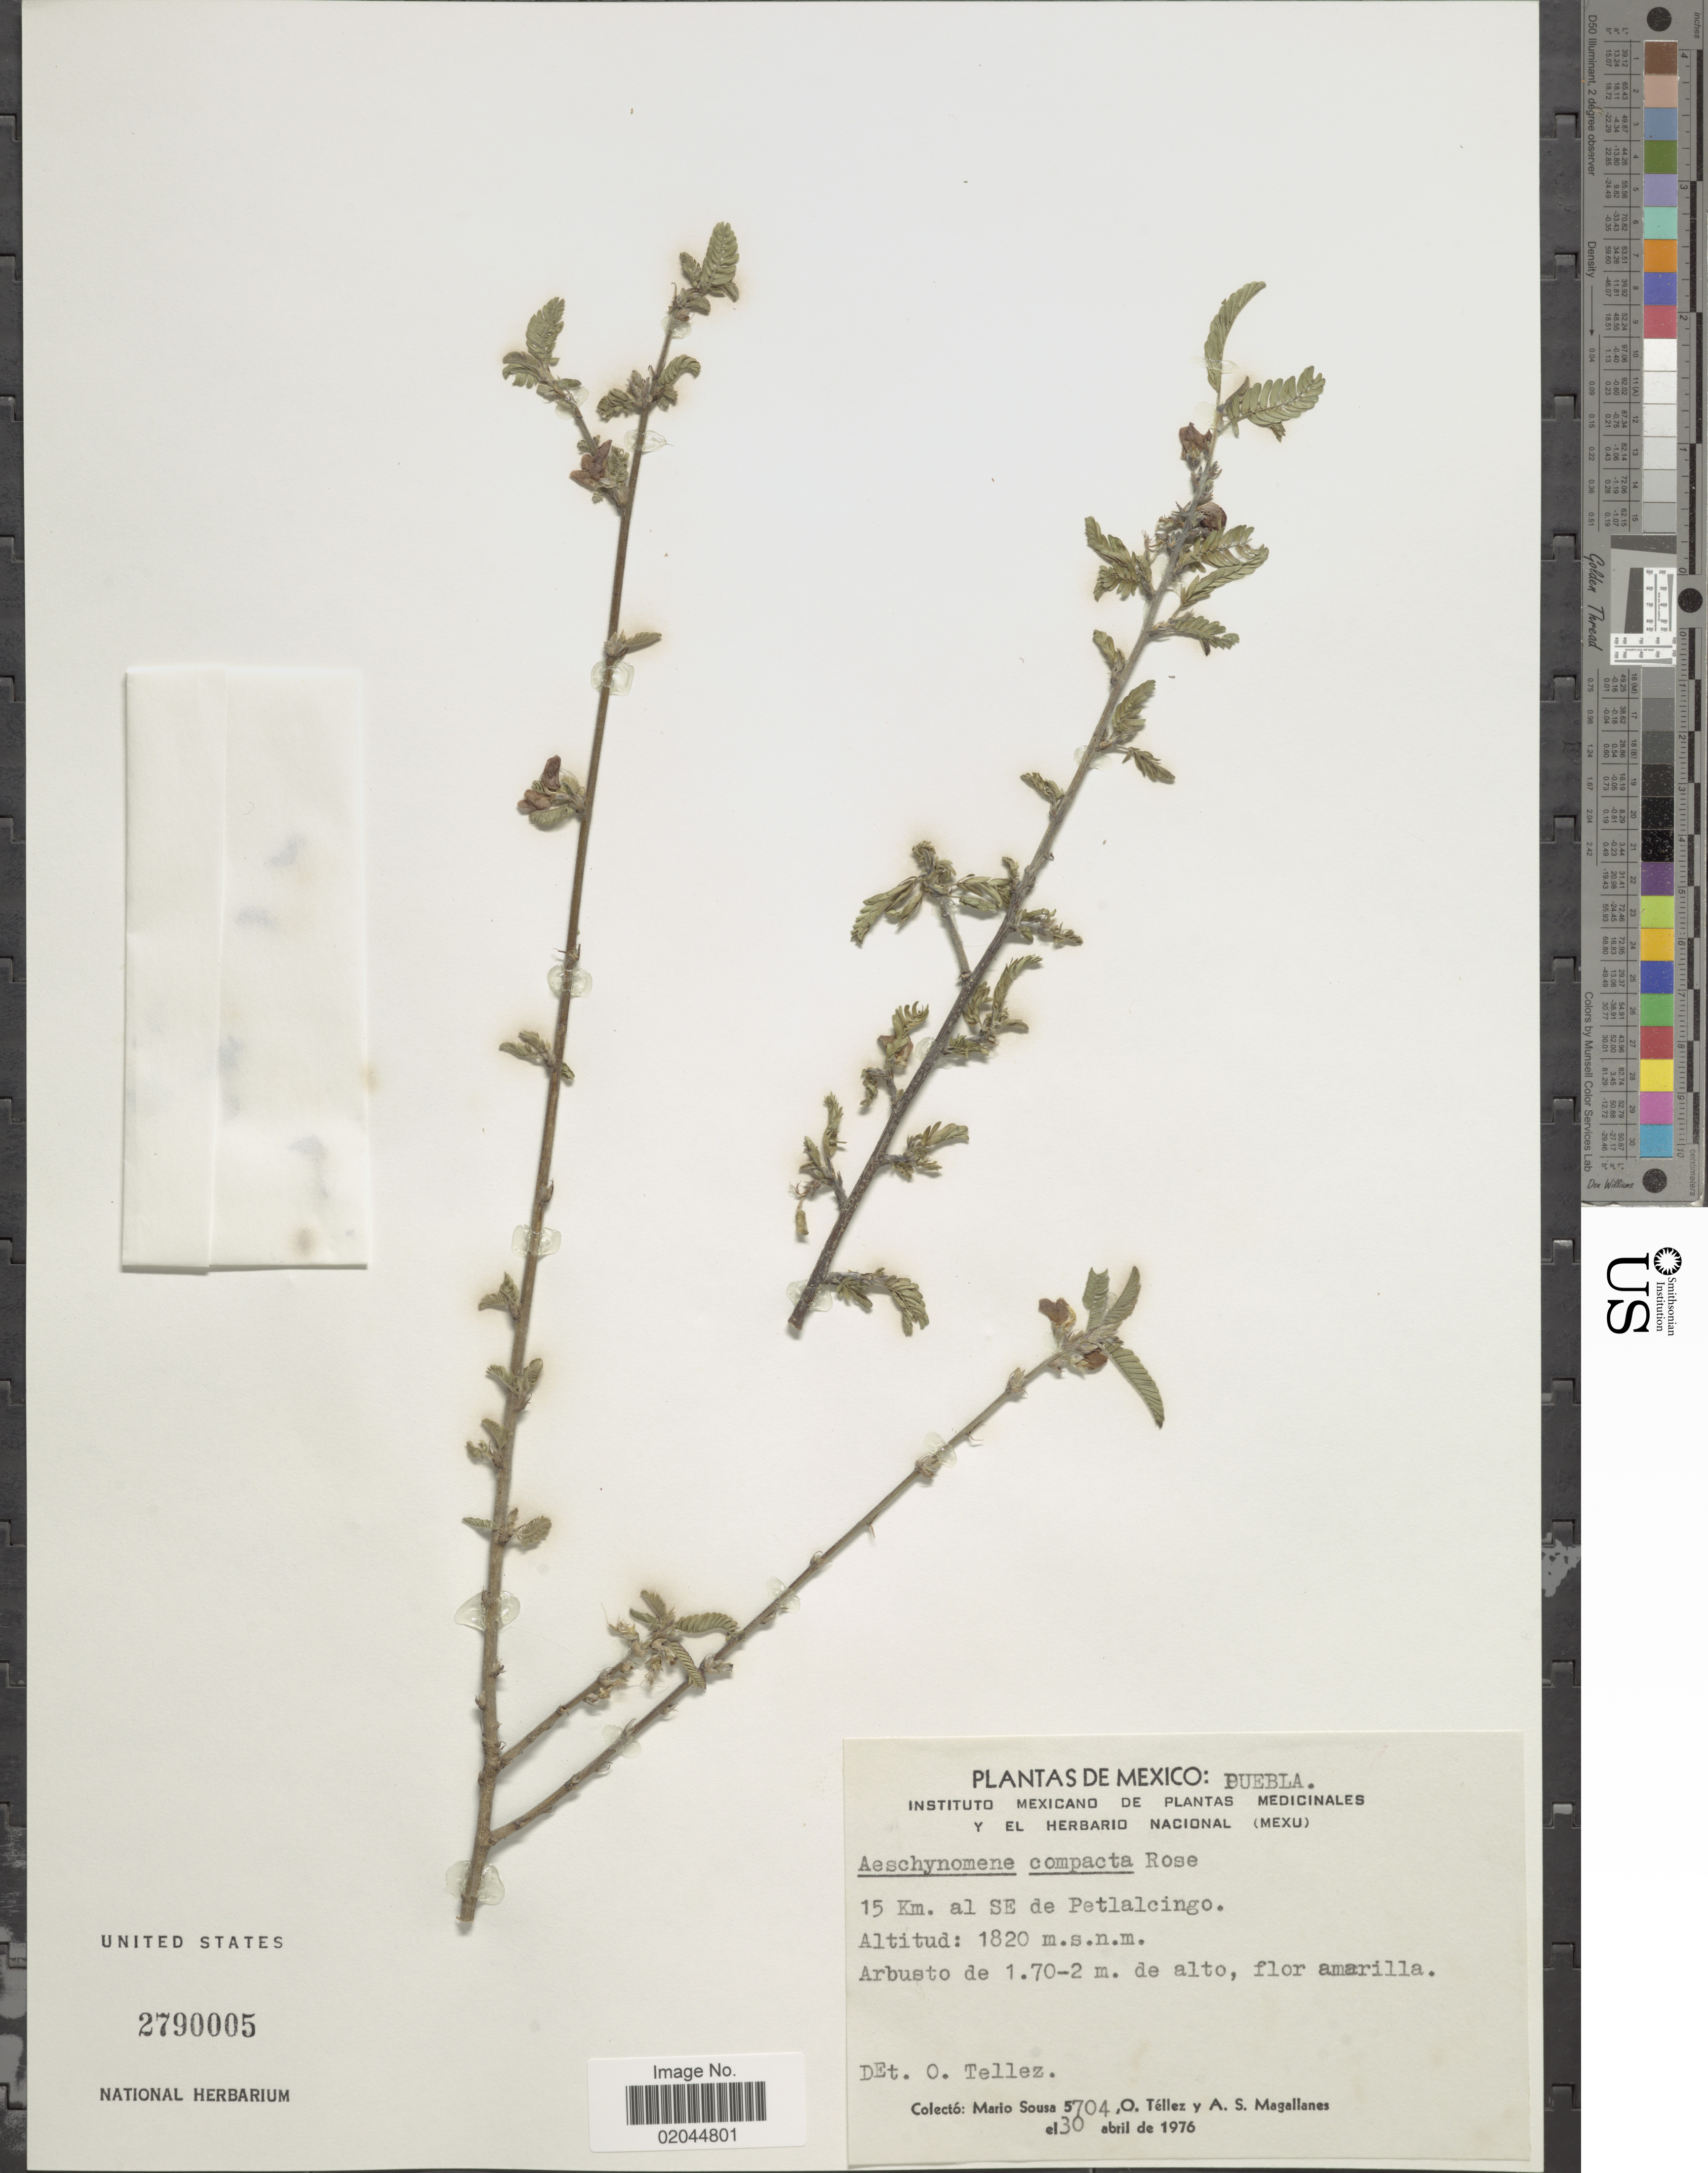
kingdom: Plantae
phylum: Tracheophyta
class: Magnoliopsida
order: Fabales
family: Fabaceae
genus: Aeschynomene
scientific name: Aeschynomene compacta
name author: Rose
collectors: M. Sousa S., O. Tellez & A. Magallanes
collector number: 5704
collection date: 1976-04-30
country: Mexico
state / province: Puebla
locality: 15 km al SE de Petlalcingo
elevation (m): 1820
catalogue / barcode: US 2790005